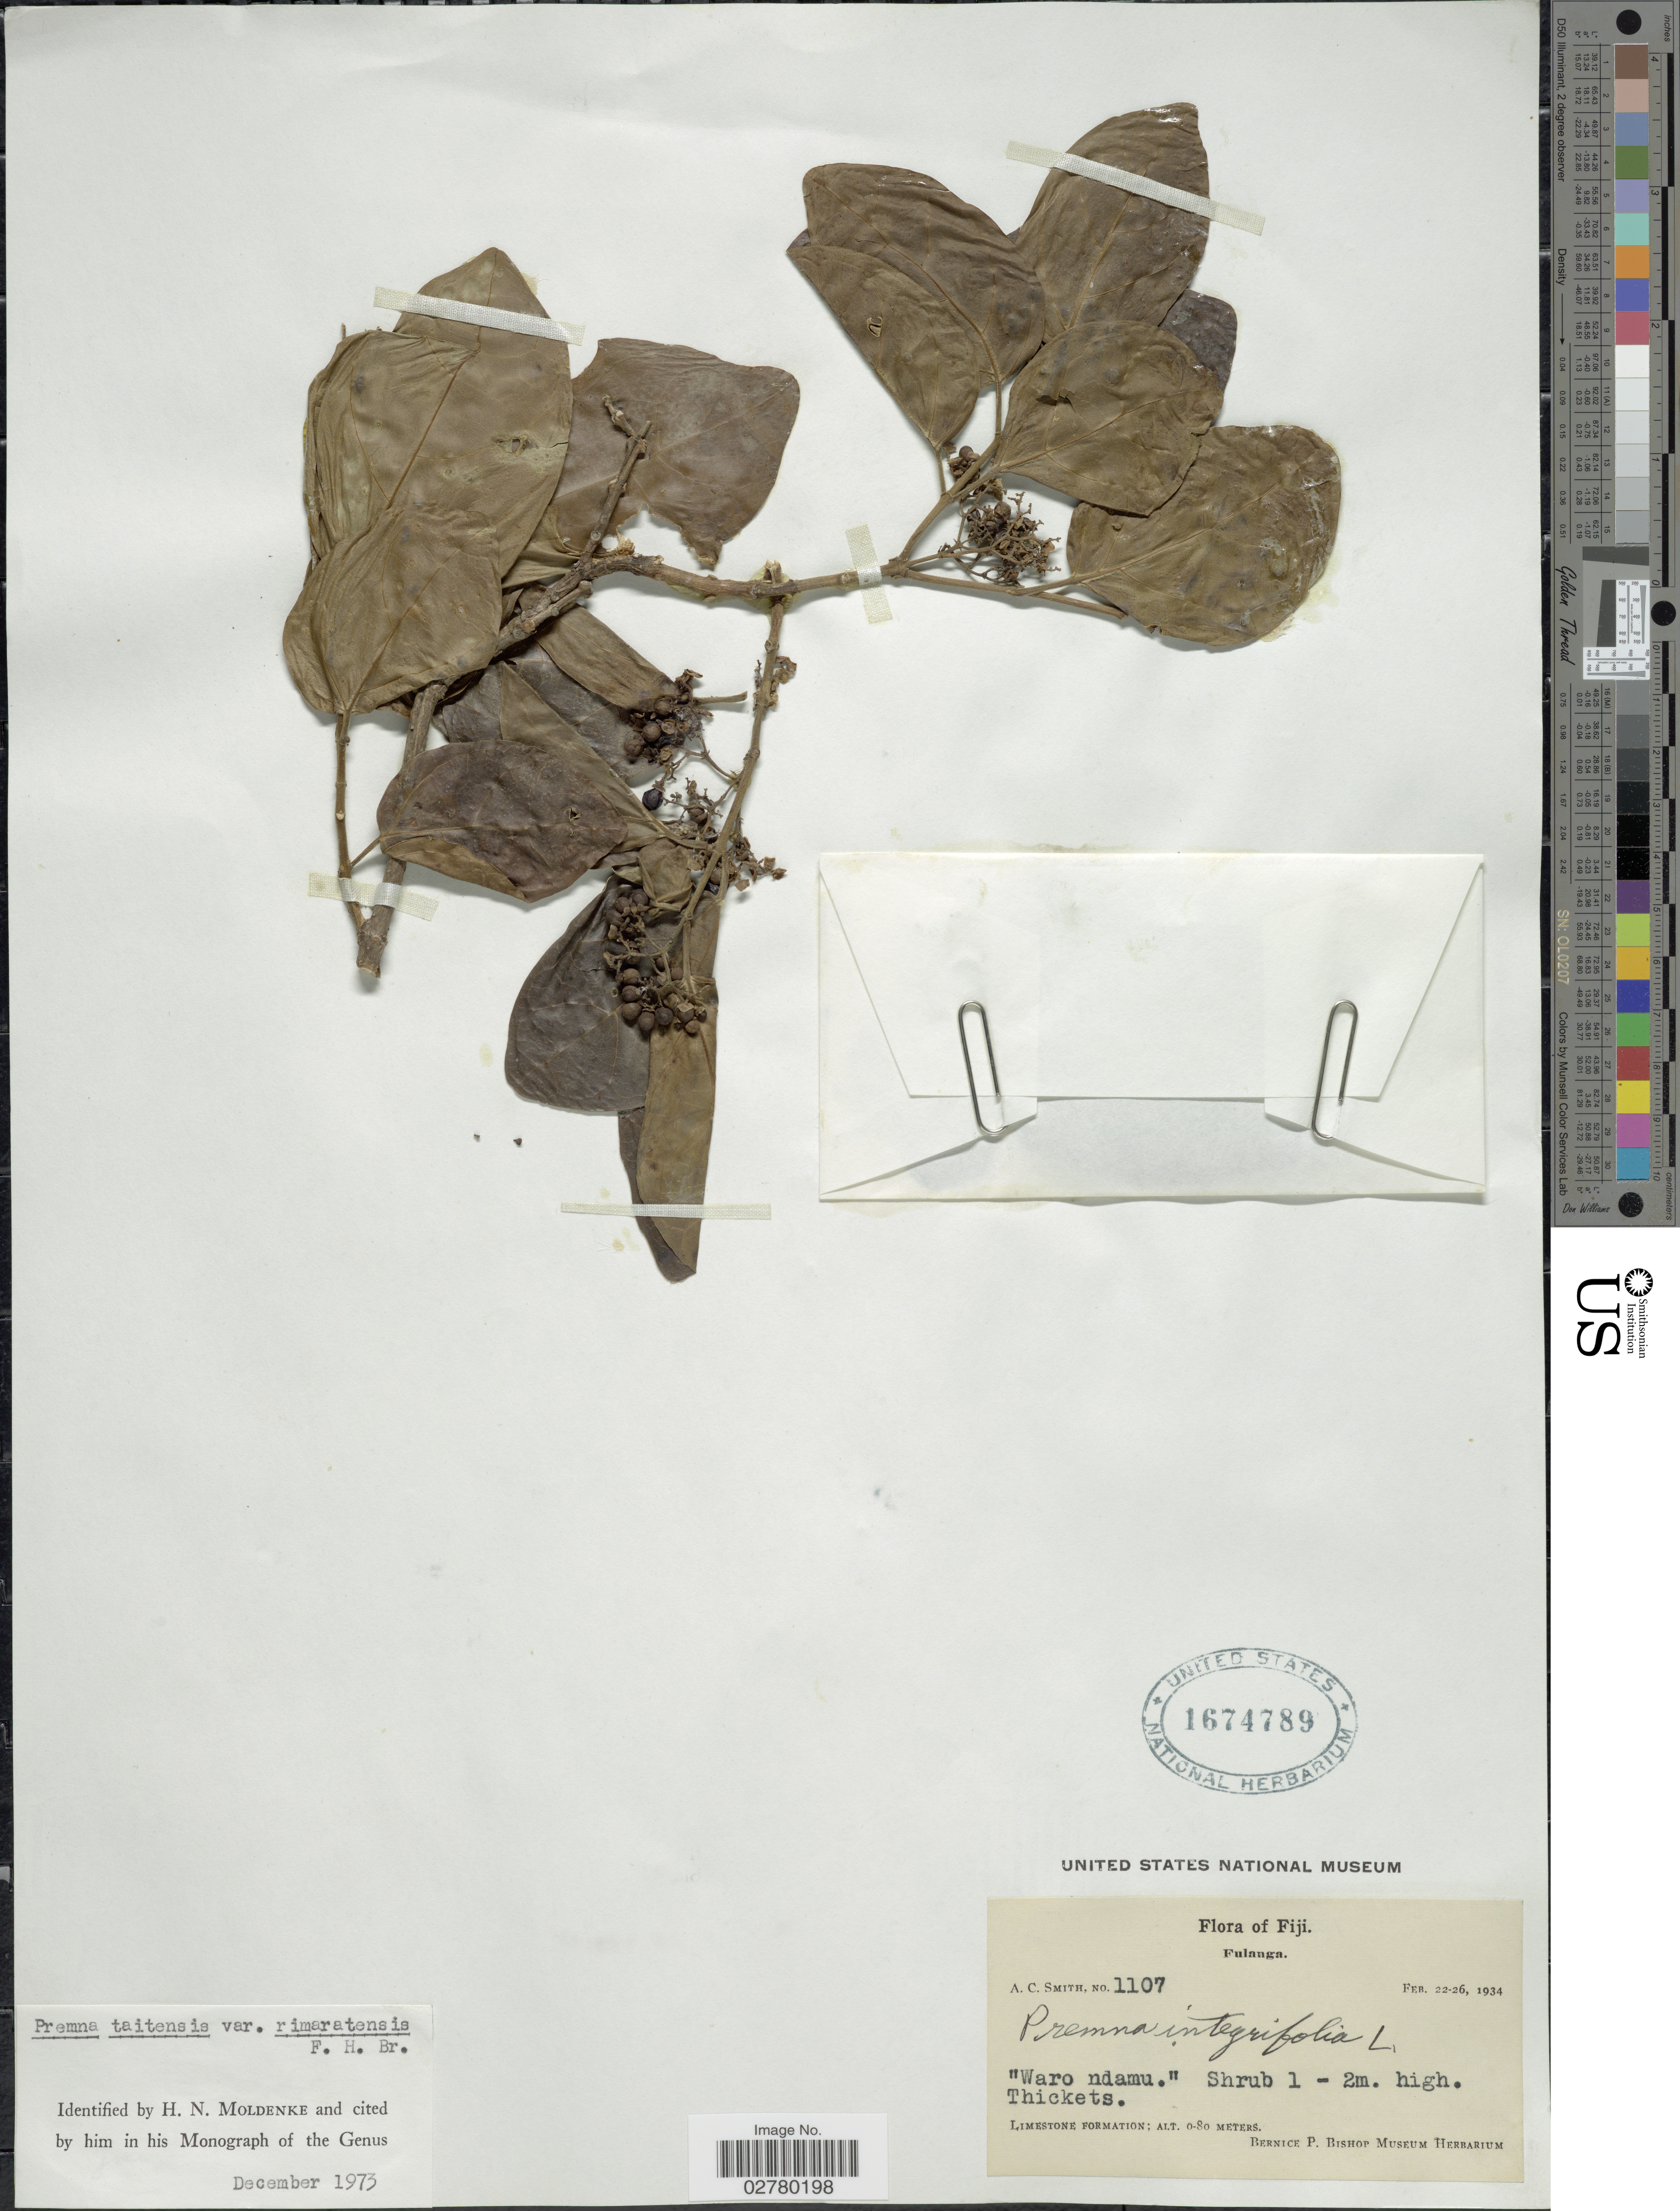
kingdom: Plantae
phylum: Tracheophyta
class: Magnoliopsida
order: Lamiales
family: Lamiaceae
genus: Premna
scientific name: Premna taitensis var. rimatarensis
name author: F. Br.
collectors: A. C. Smith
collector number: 1107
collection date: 1934-02-22/1934-02-26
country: Fiji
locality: Fulanga. Limestone Formation.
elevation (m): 0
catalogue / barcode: US 1674789